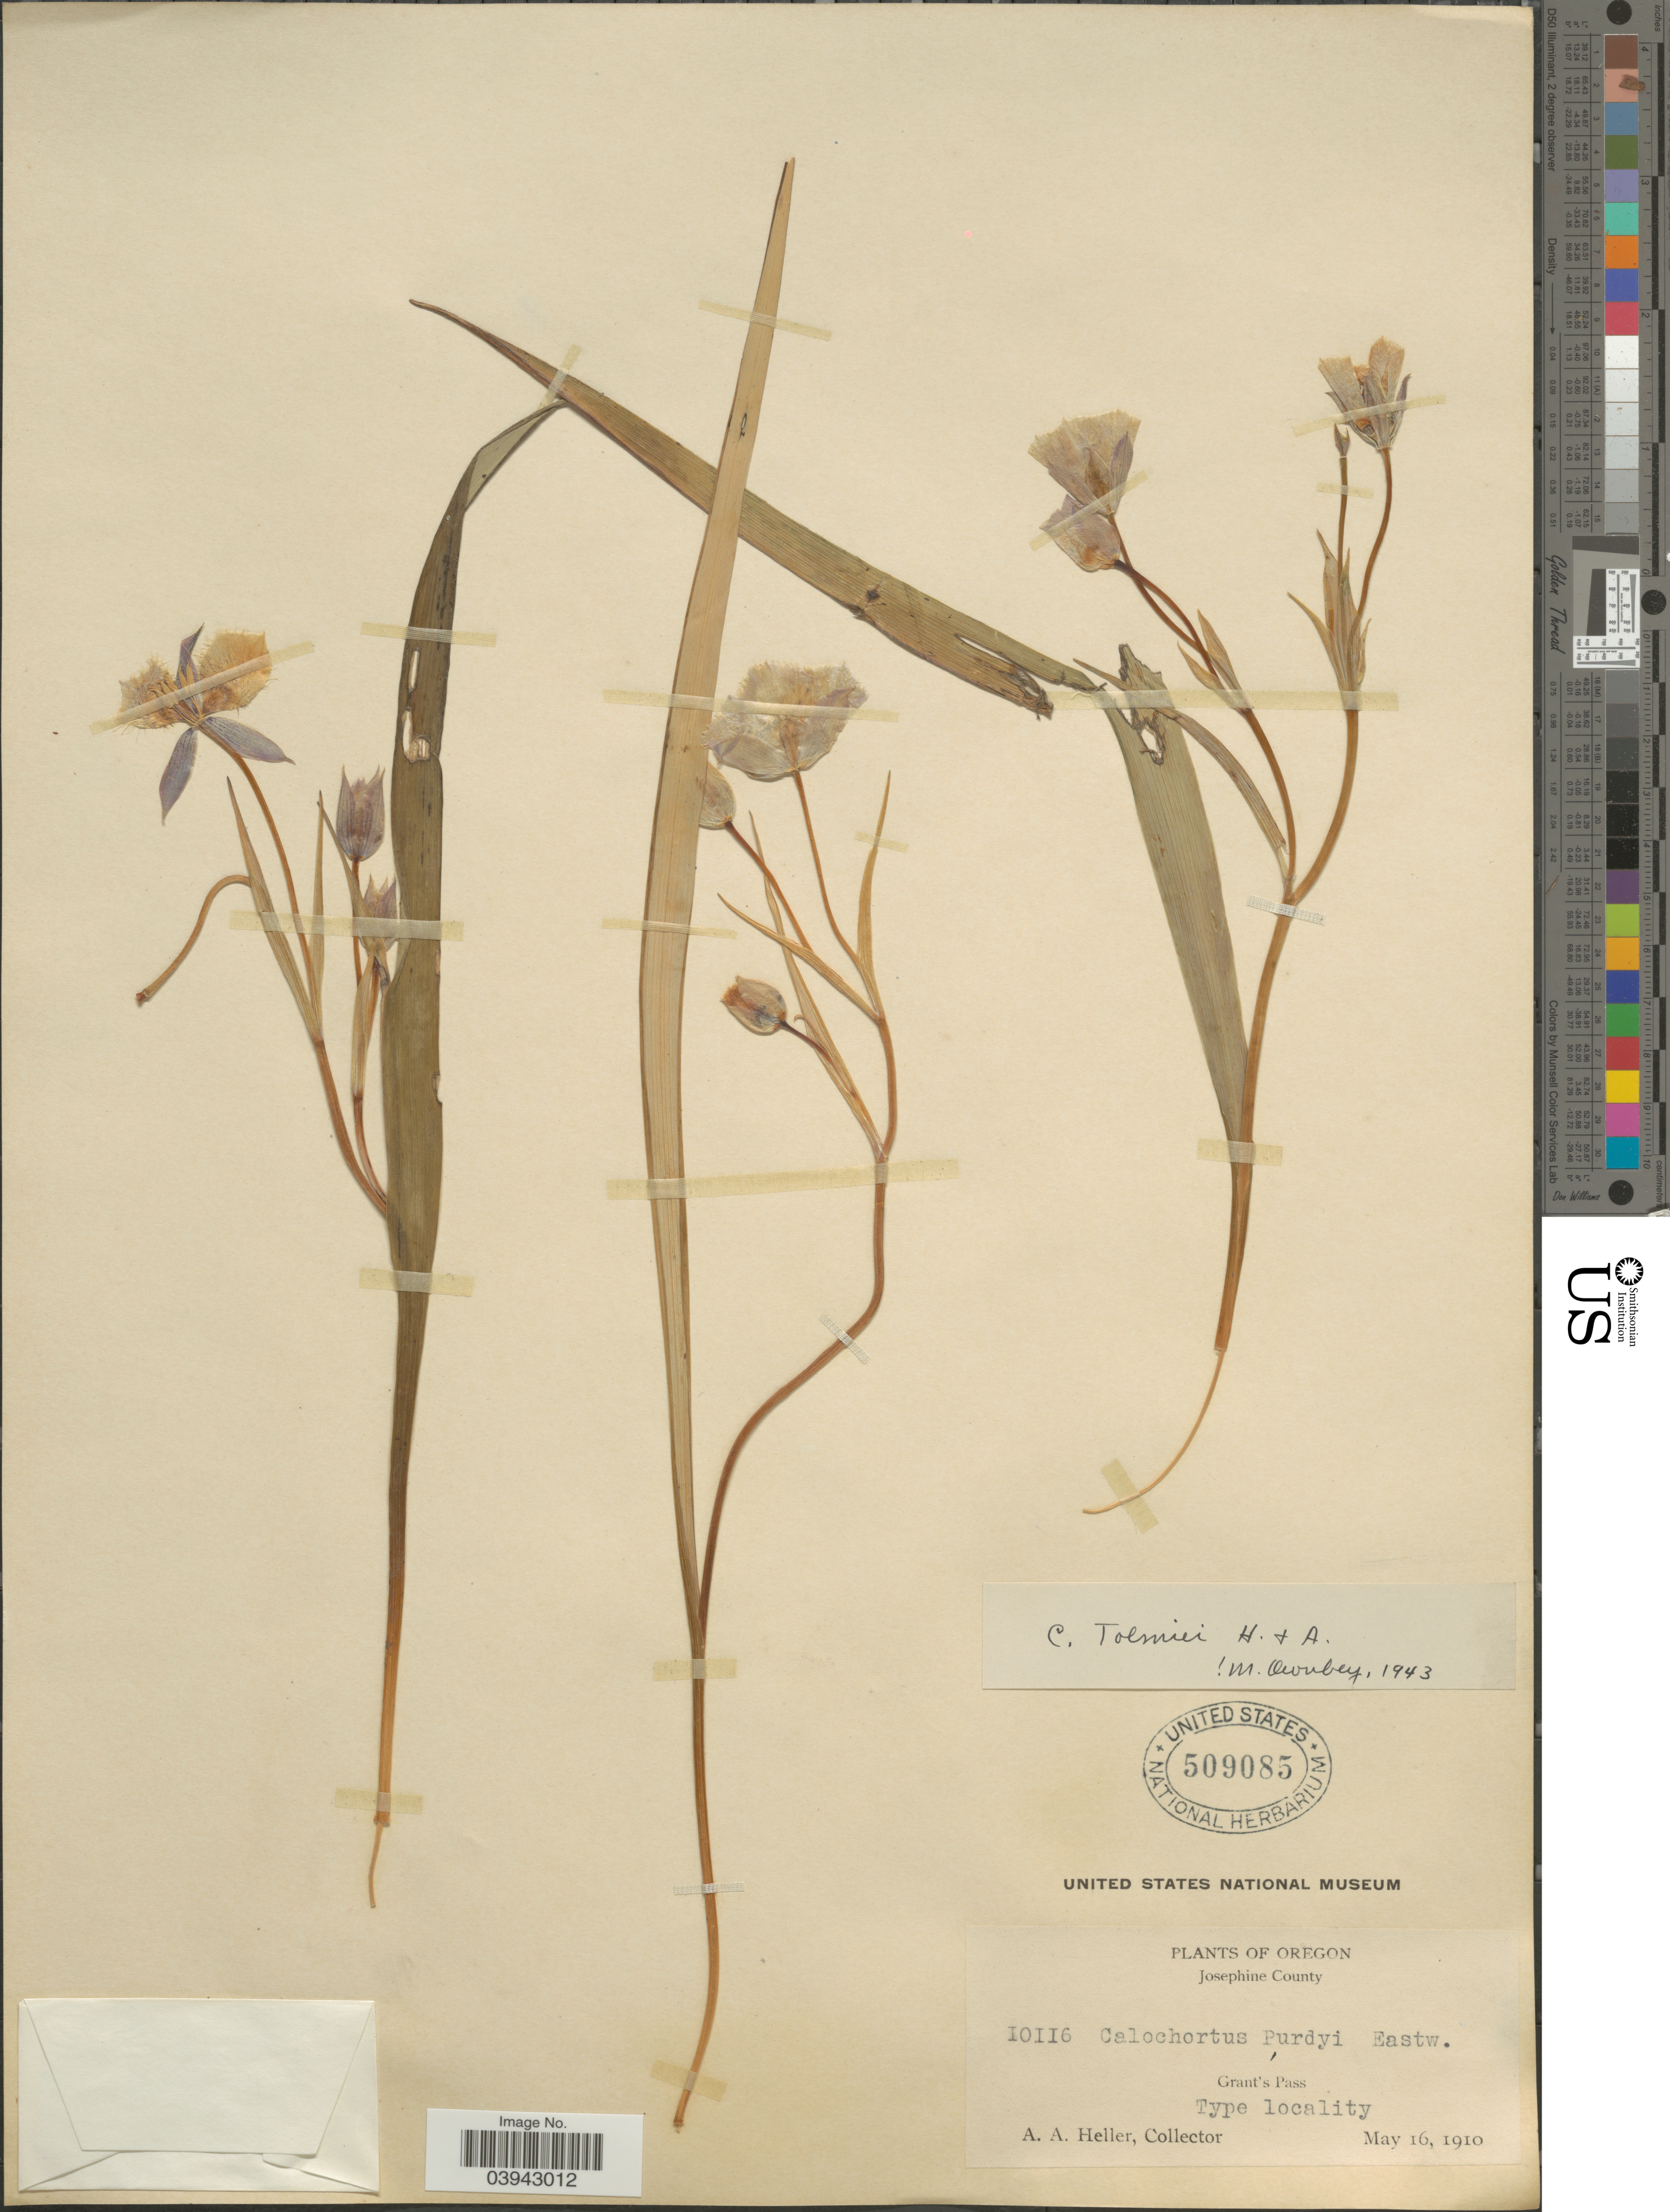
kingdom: Plantae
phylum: Tracheophyta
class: Liliopsida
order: Liliales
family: Liliaceae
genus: Calochortus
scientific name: Calochortus tolmiei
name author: Hook. & Arn.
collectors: A. A. Heller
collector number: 10116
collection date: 1910-05-16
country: United States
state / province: Oregon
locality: Josephine County. Grant's Pas.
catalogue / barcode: US 509085